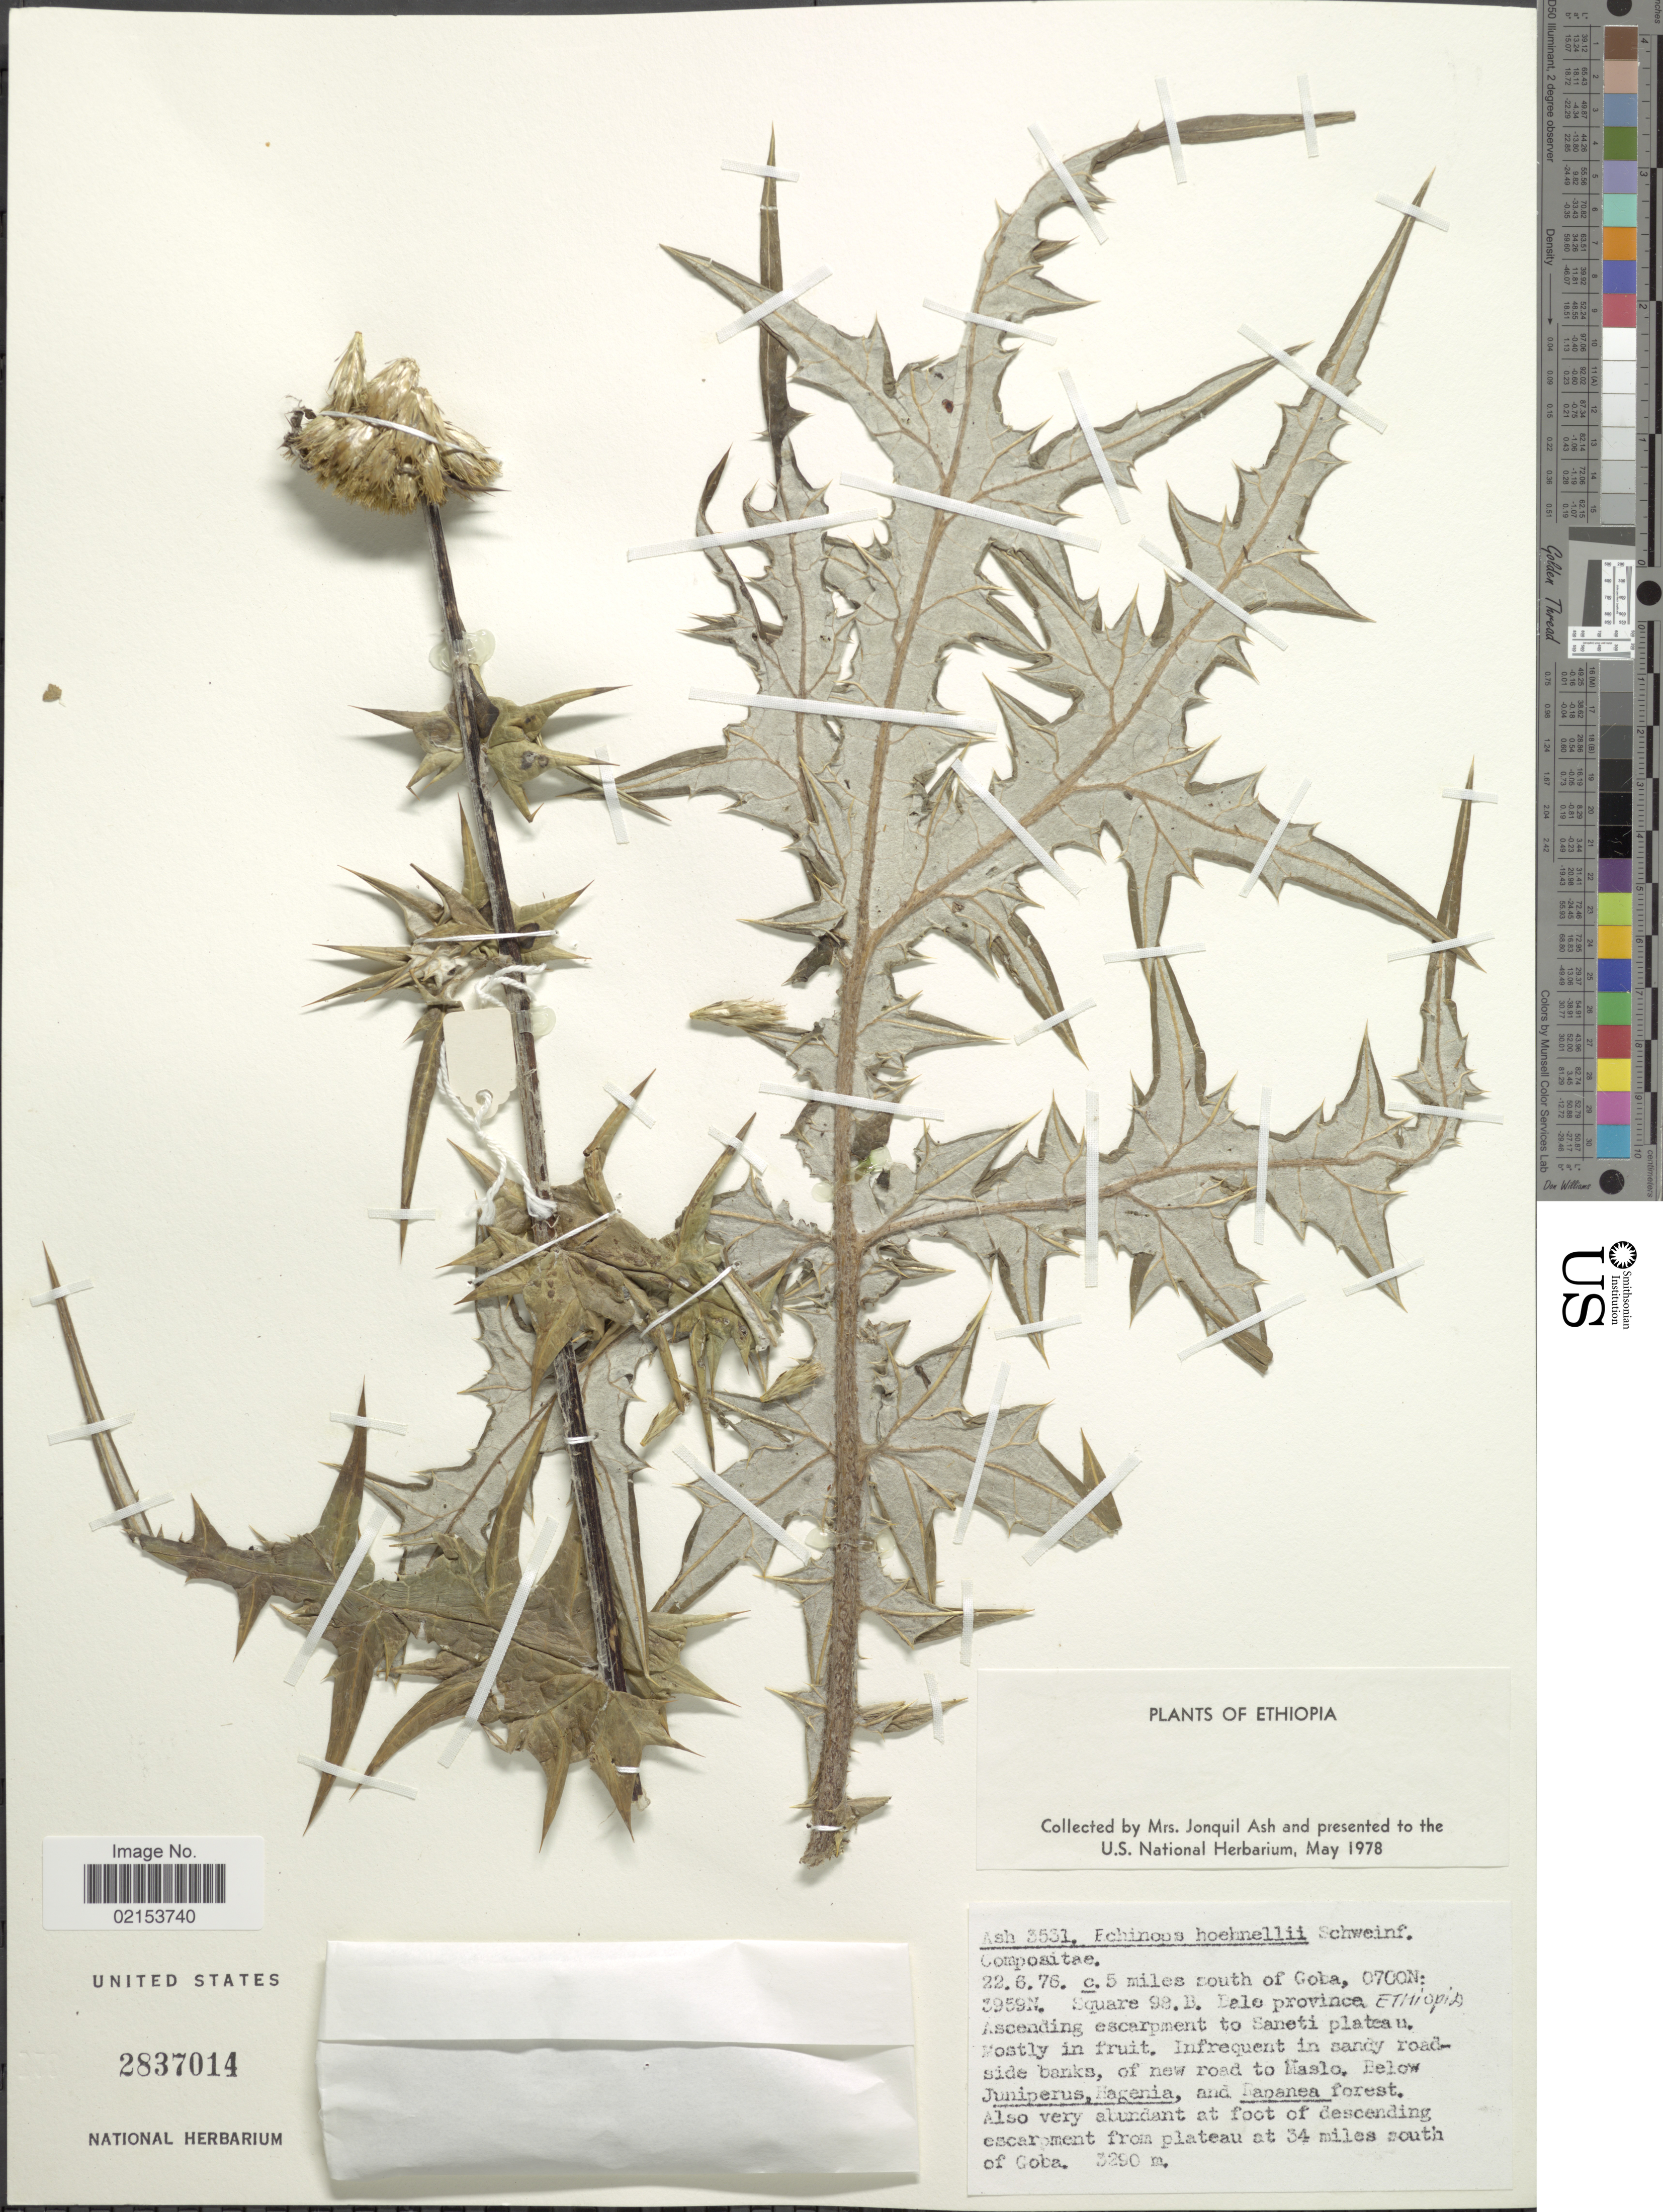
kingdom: Plantae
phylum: Tracheophyta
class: Magnoliopsida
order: Asterales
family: Asteraceae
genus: Echinops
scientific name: Echinops hoehnelli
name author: Schweinf.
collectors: J. Ash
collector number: Ash 3531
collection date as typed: Transcribed d/m/y: 22/6/76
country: Ethiopia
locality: C. 5 miles south of Goba, Square 98.B. Bale province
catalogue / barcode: US 2837014